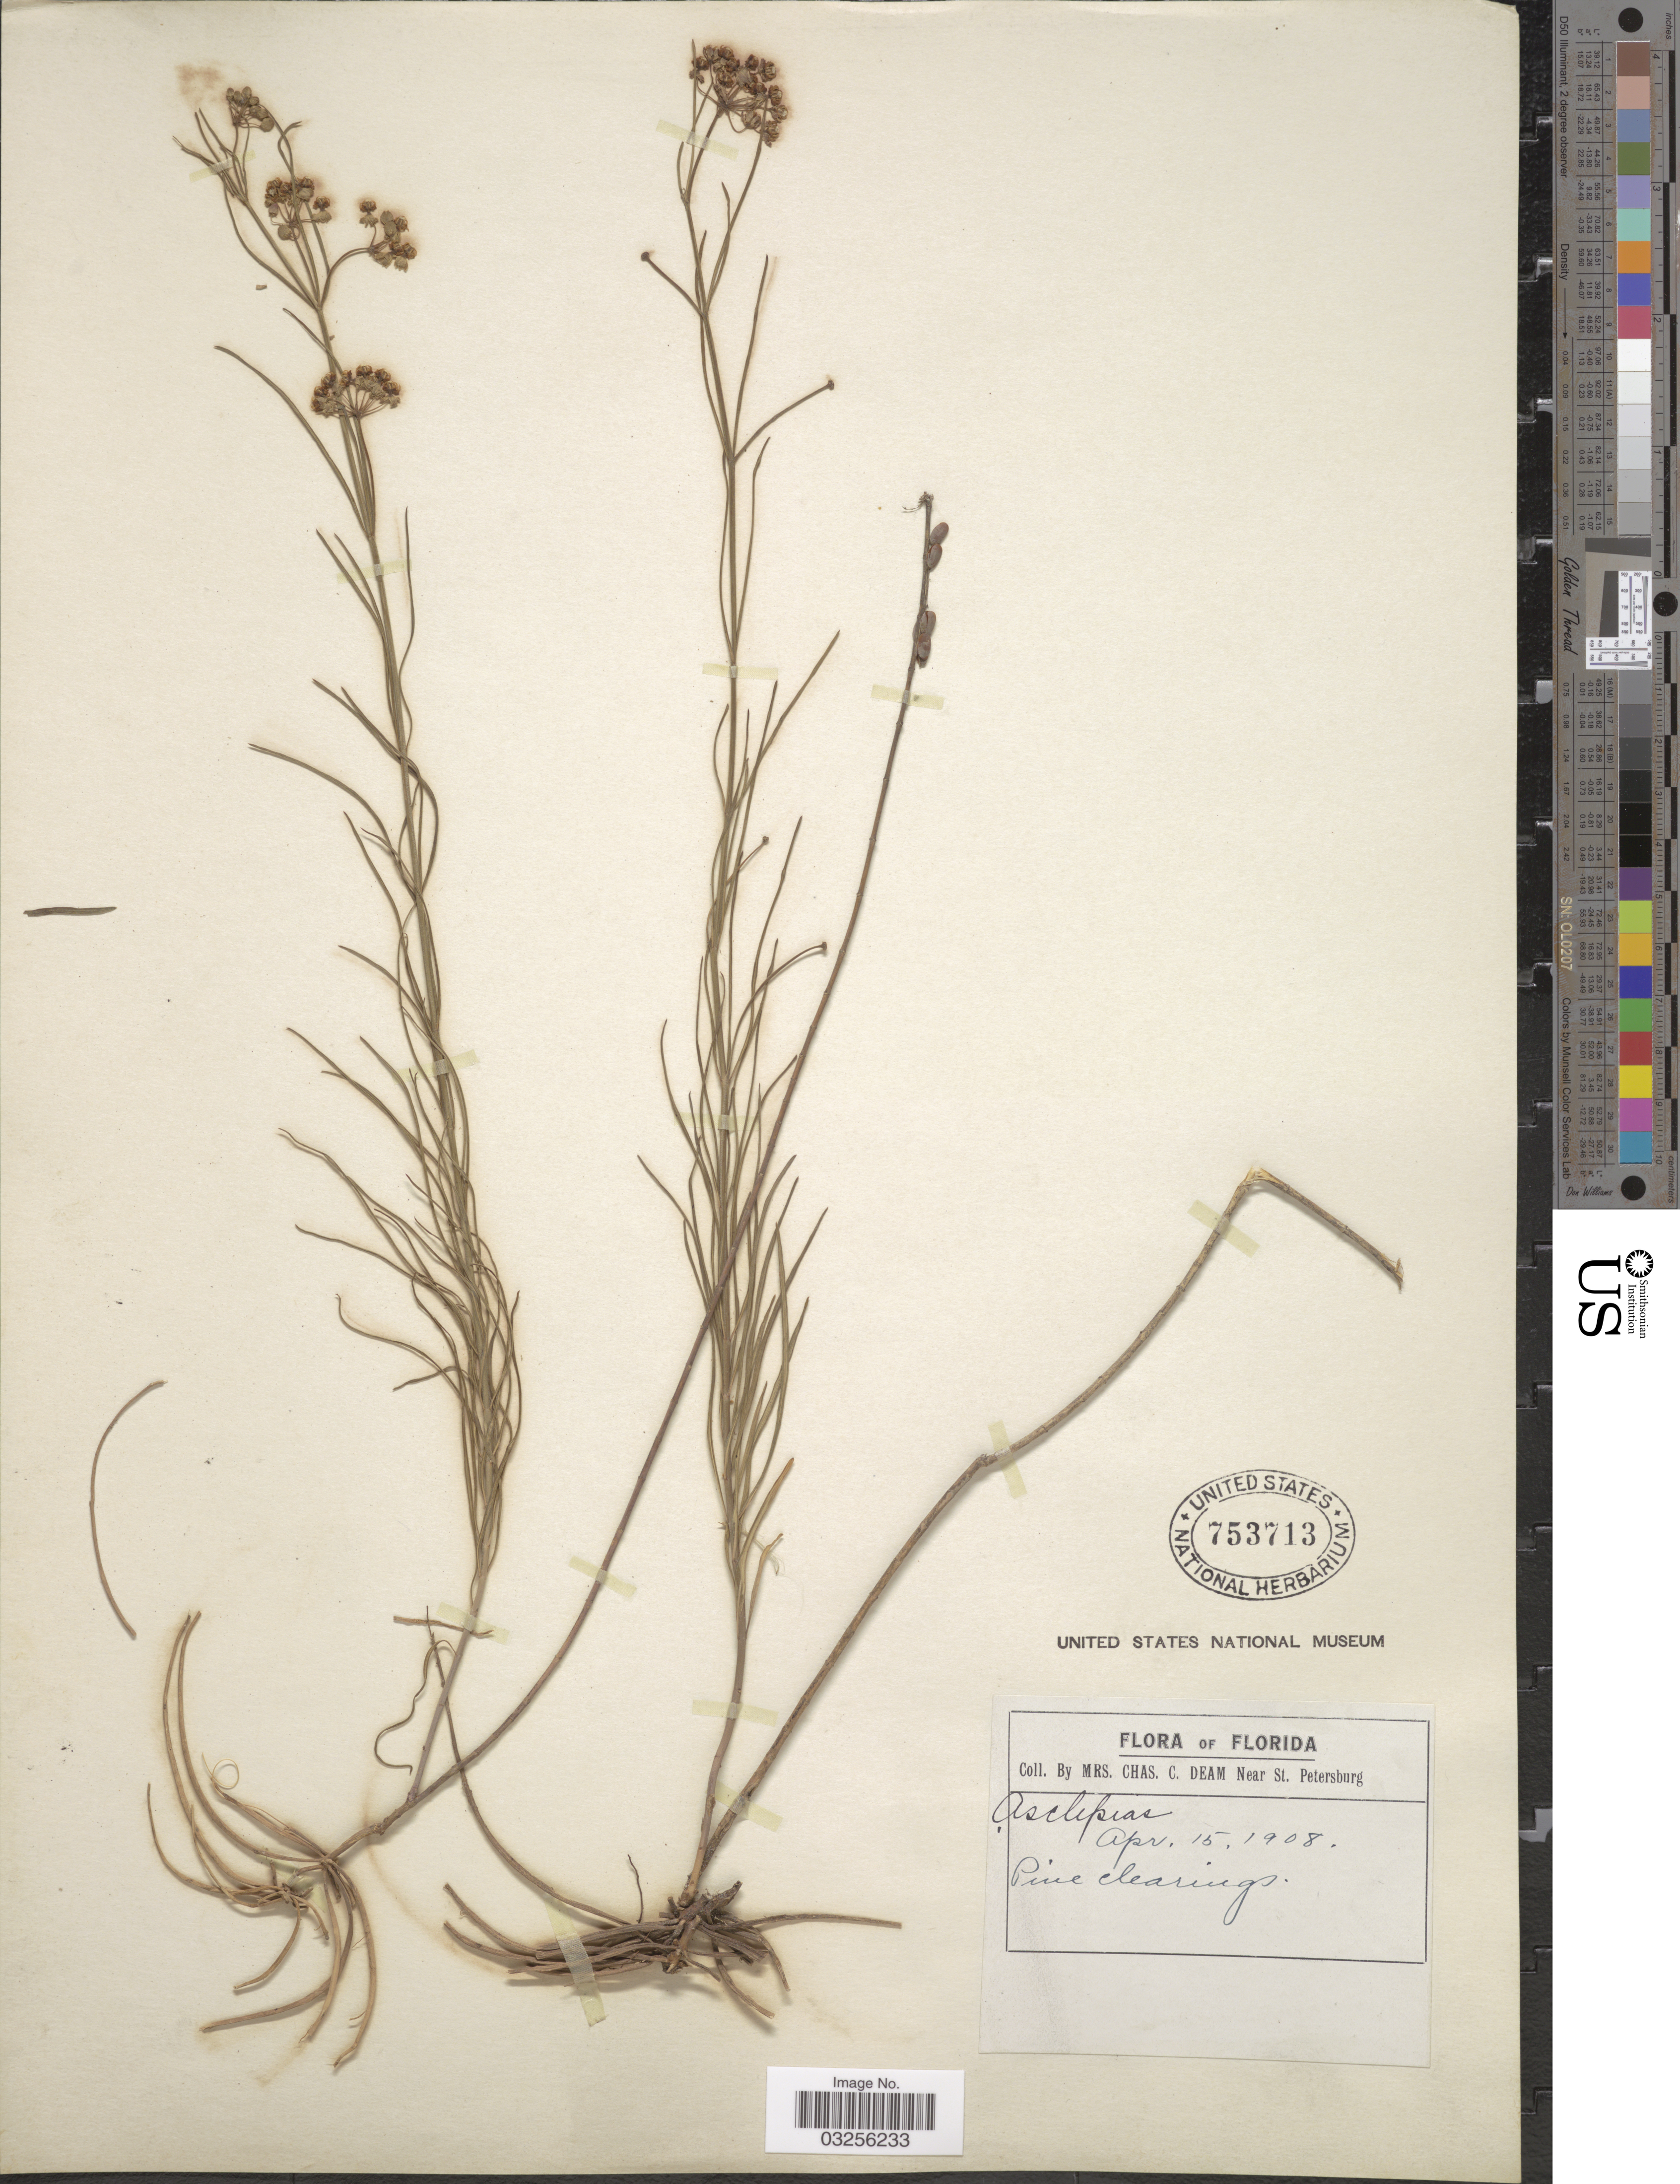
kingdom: Plantae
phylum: Tracheophyta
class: Magnoliopsida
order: Gentianales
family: Apocynaceae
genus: Asclepias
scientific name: Asclepias verticillata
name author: L.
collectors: C. Deam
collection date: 1908-04-15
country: United States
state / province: Florida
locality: Near St. Petersburg.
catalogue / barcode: US 753713